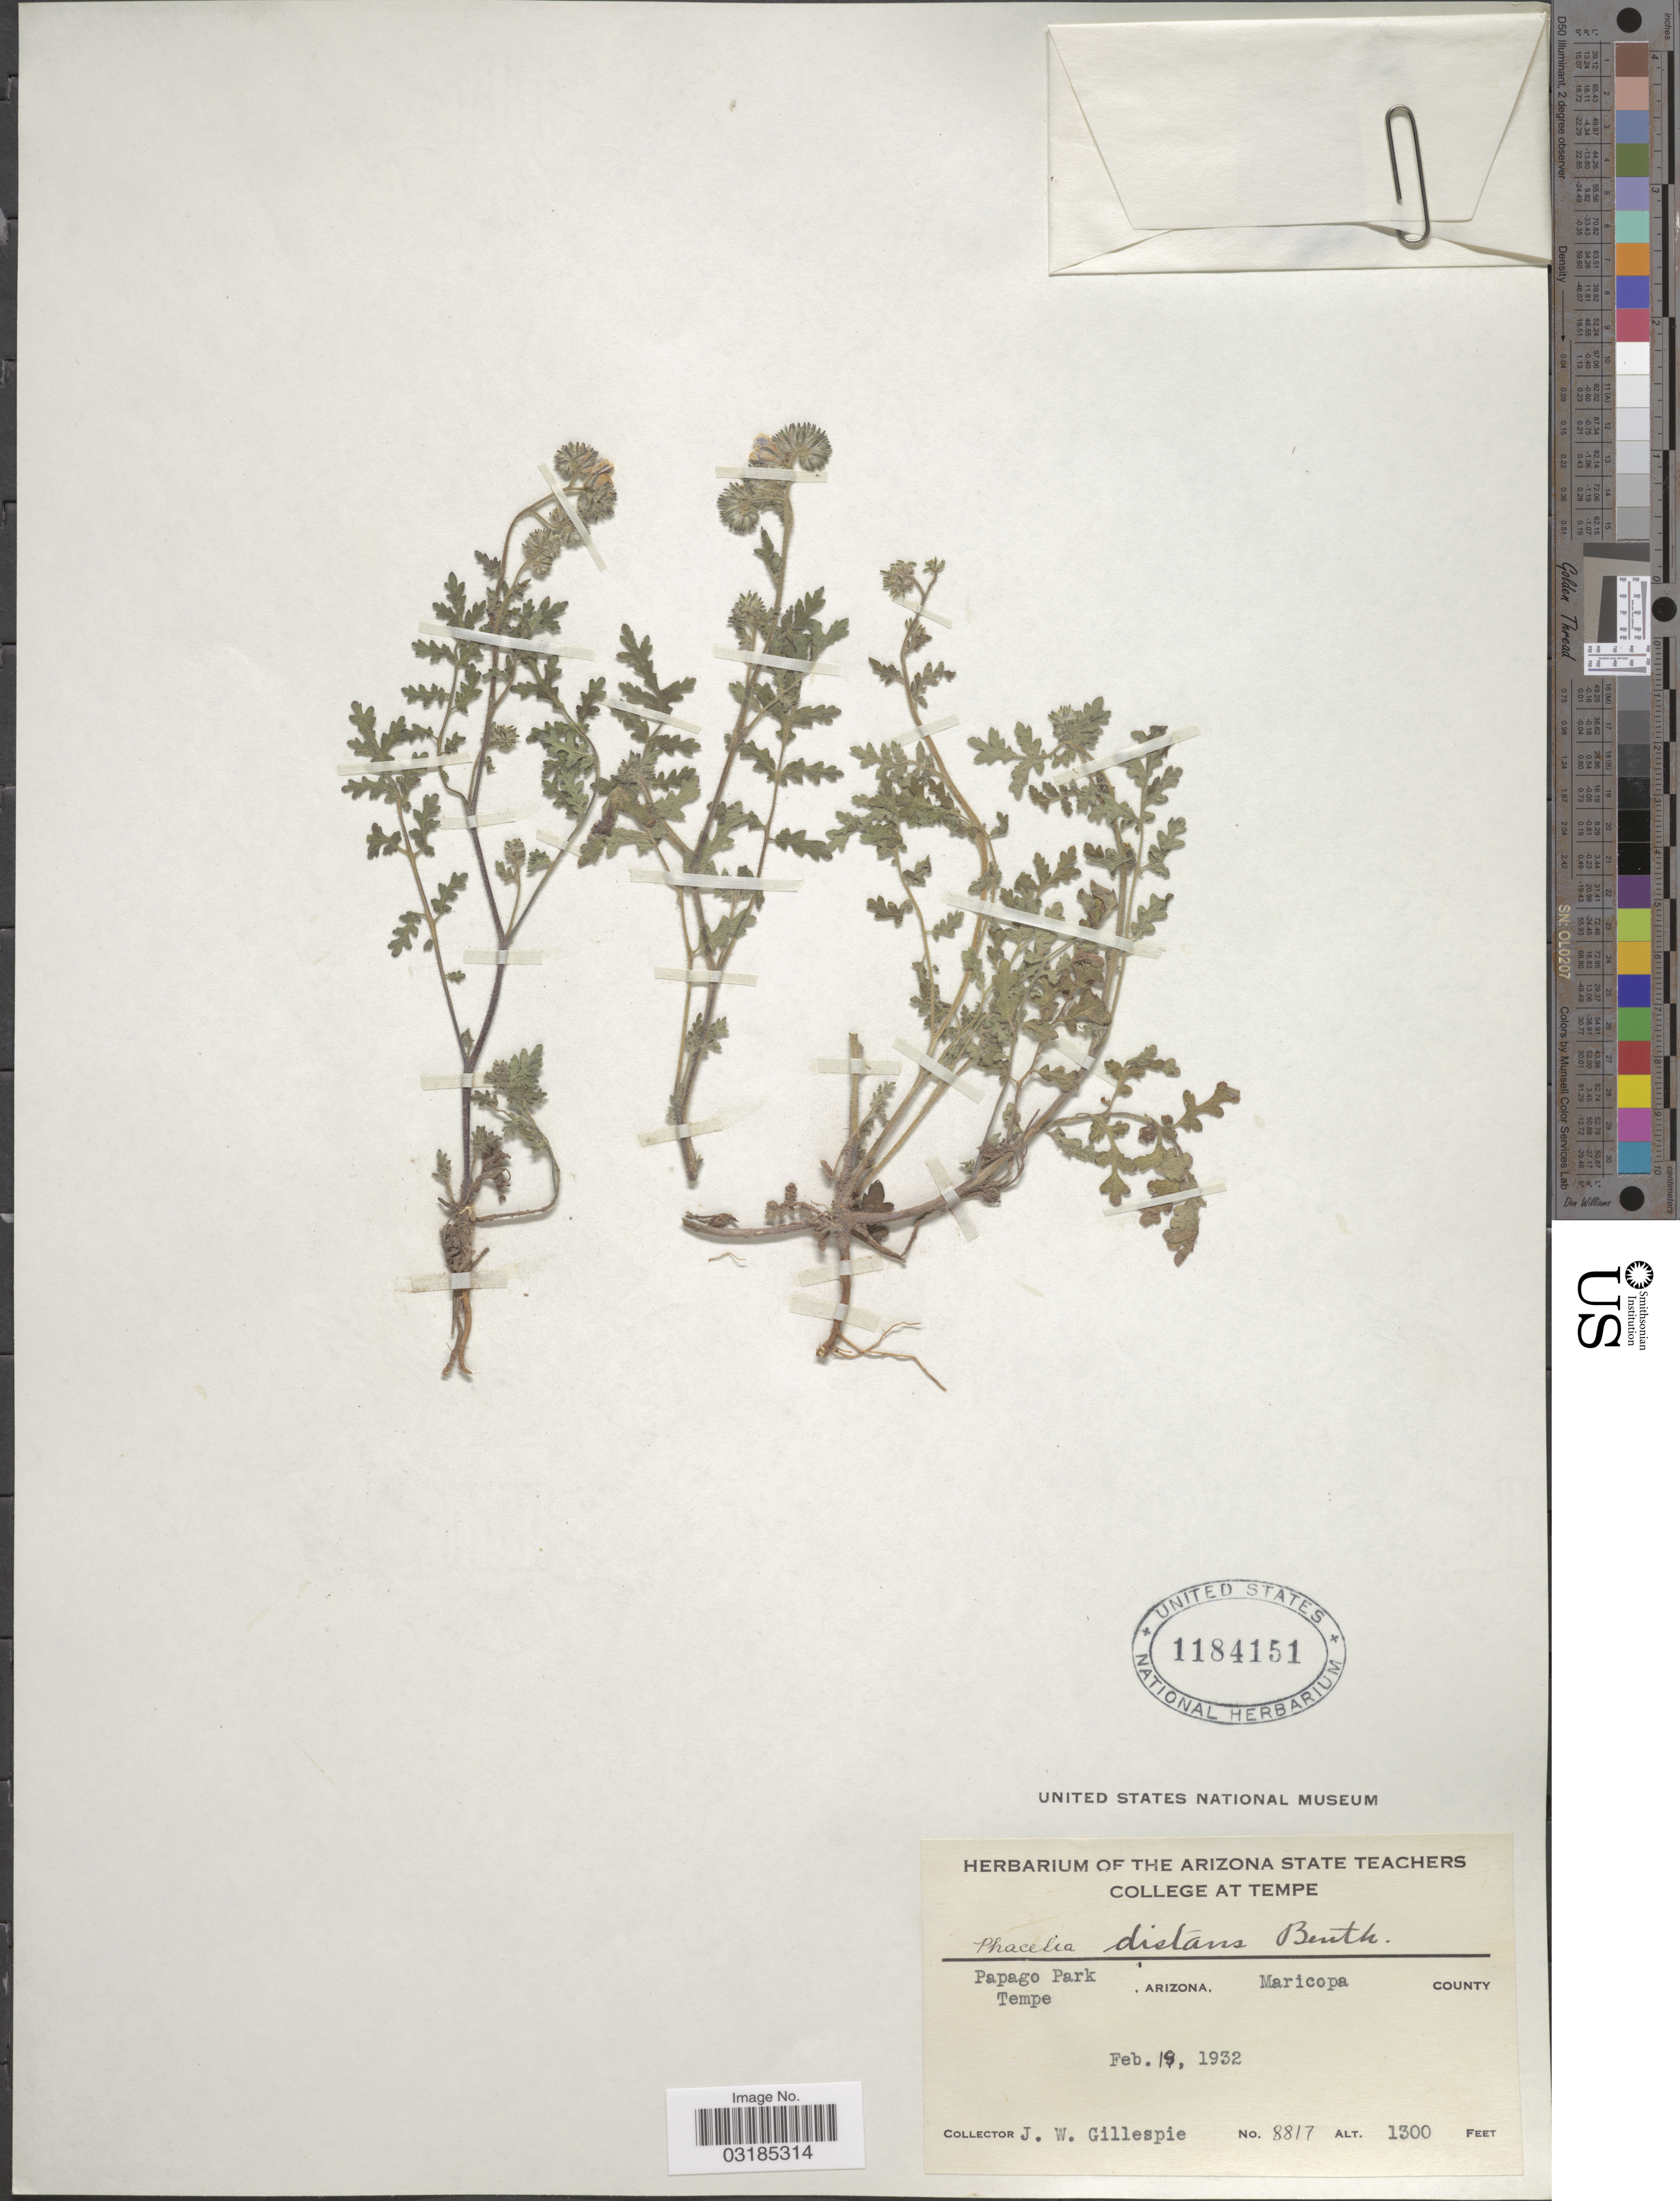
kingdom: Plantae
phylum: Tracheophyta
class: Magnoliopsida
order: Boraginales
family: Hydrophyllaceae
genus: Phacelia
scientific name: Phacelia distans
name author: Benth.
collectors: J. W. Gillespie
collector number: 8817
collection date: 1932-02-19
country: United States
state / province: Arizona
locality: Papago Park Tempe. Maricopa County.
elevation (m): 396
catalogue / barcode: US 1184151